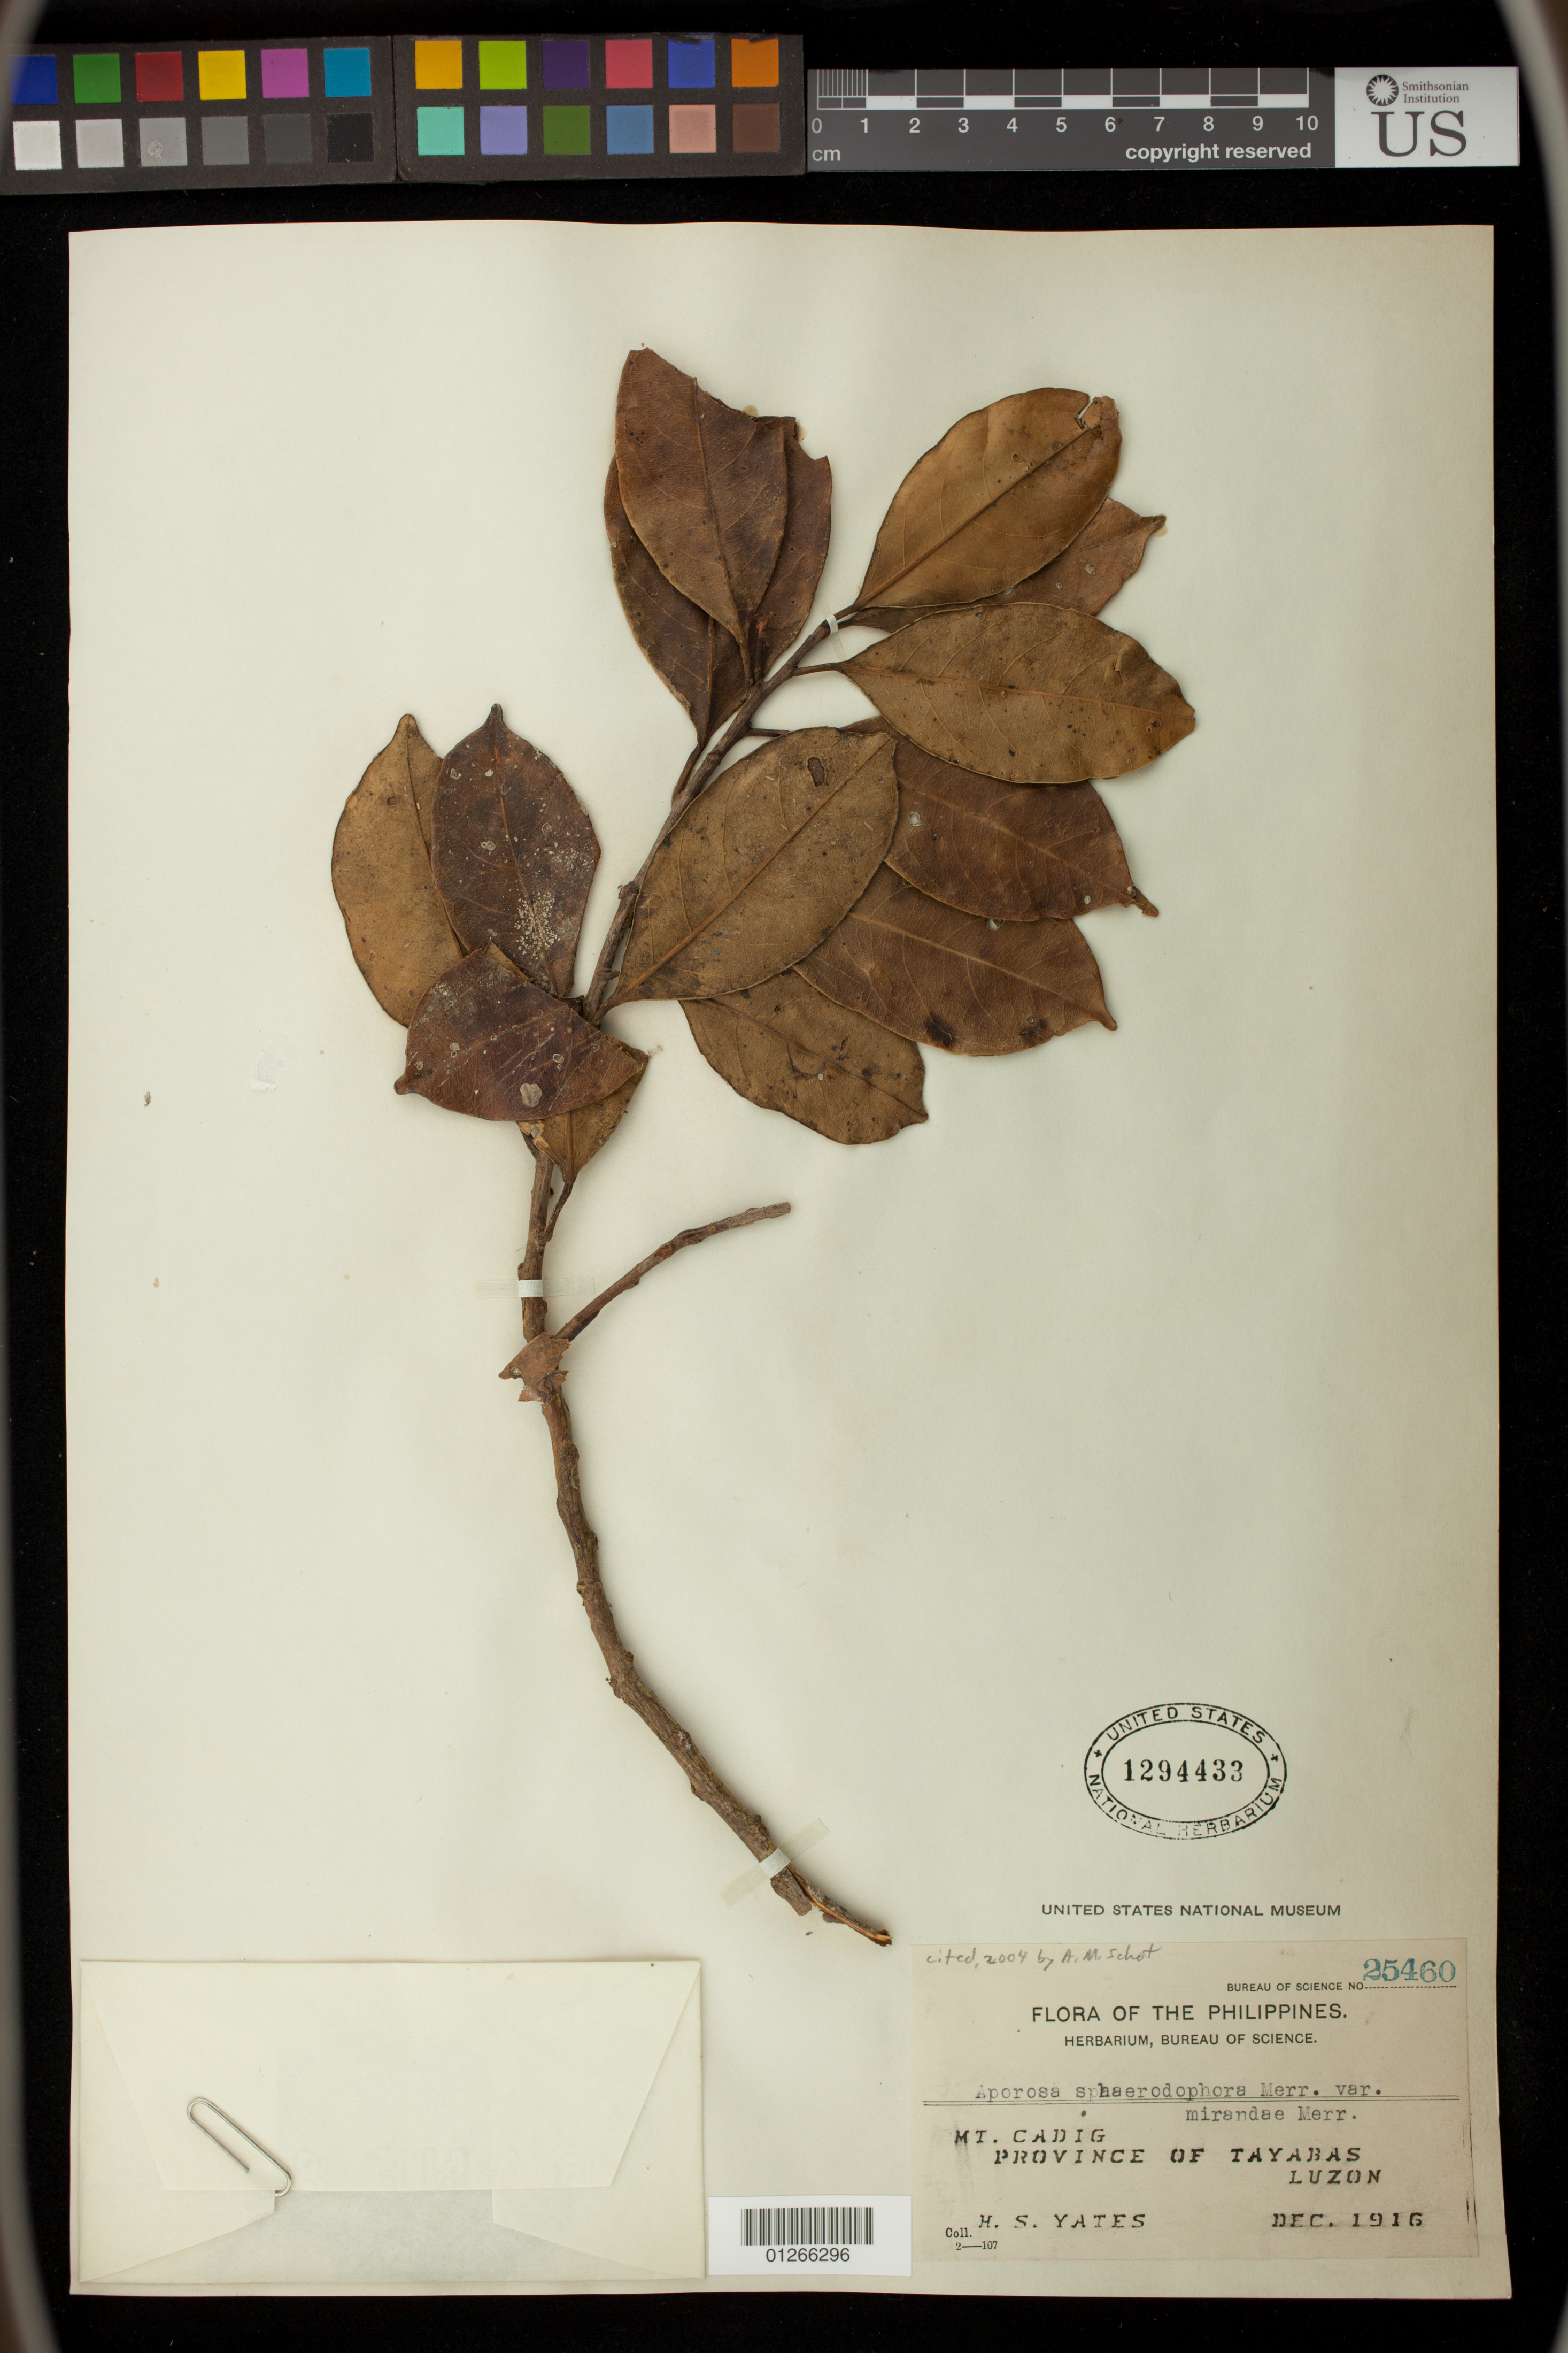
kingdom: Plantae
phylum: Tracheophyta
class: Magnoliopsida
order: Malpighiales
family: Phyllanthaceae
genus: Aporosa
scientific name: Aporosa sphaeridiophora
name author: Merr.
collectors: H. S. Yates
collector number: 25460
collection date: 1916-12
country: Philippines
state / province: Calabarzon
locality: Mt. Cadig, Province of Tayabas, Luzon